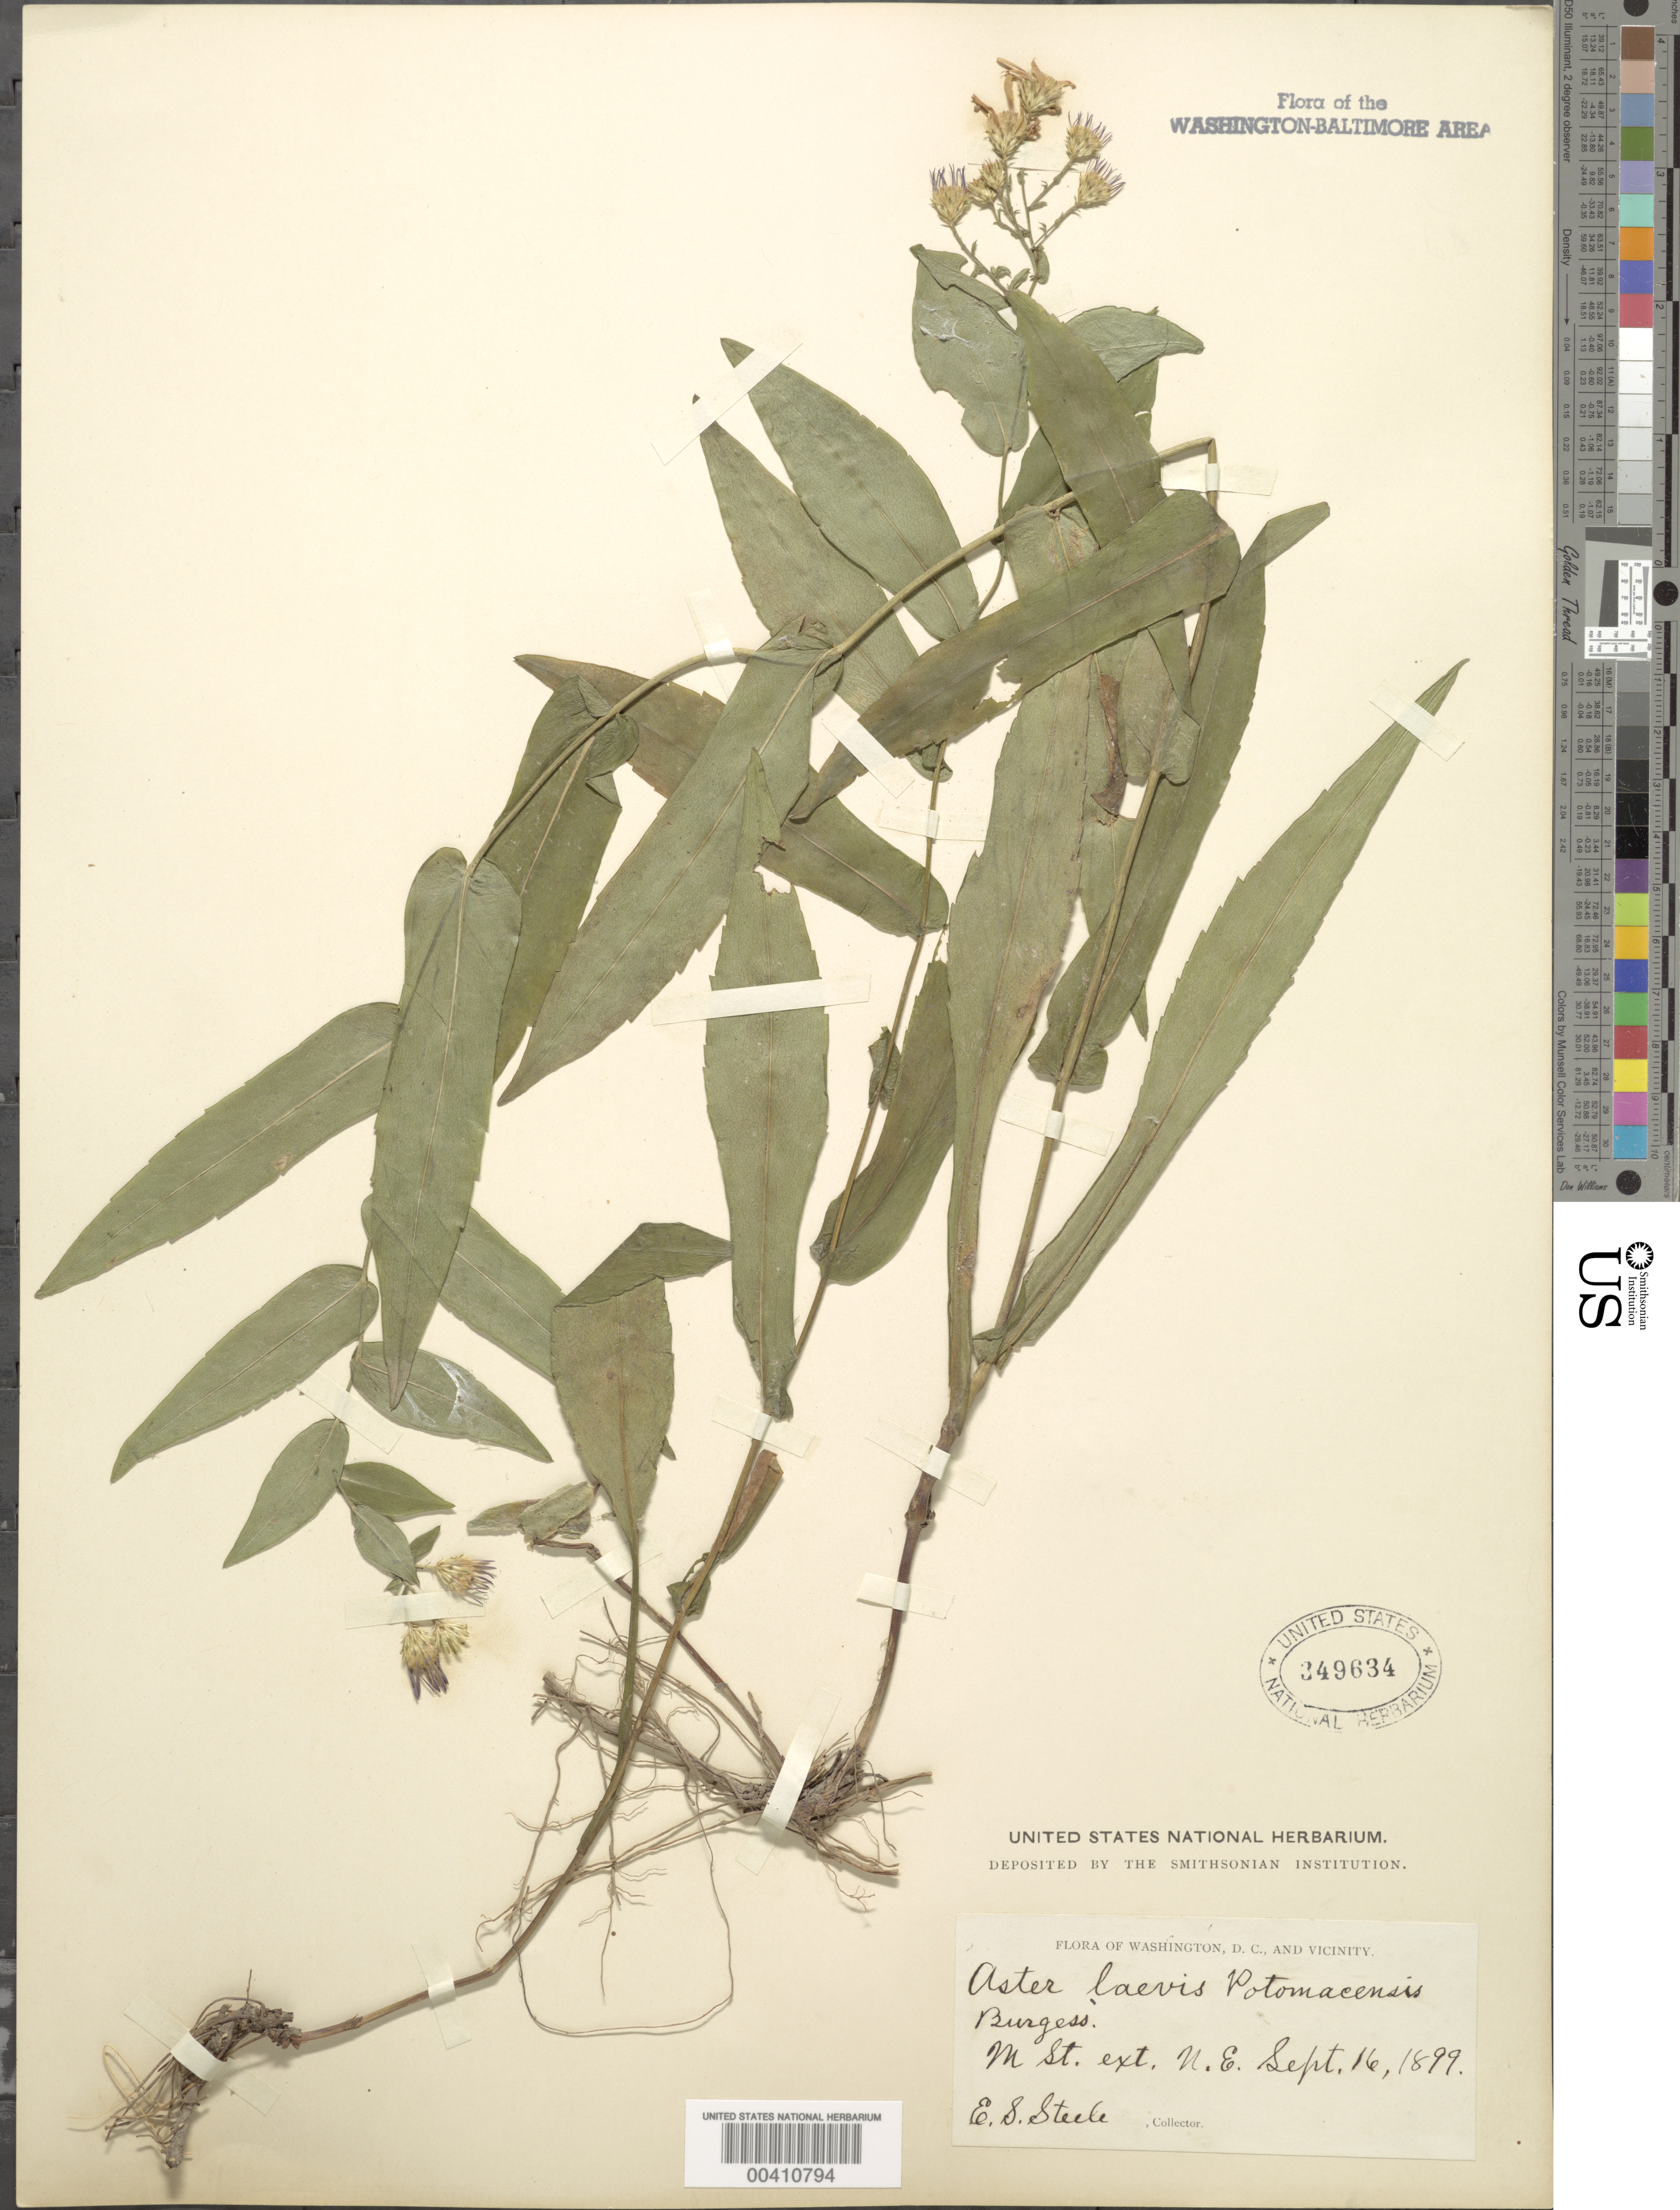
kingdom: Plantae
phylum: Tracheophyta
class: Magnoliopsida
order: Asterales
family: Asteraceae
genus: Symphyotrichum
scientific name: Symphyotrichum laeve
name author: (L.) Á. Löve & D. Löve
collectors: E. Steele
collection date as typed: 16 Sep 1899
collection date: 1899-09-16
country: United States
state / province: District of Columbia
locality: M Street Ext. NE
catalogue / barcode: US 349634